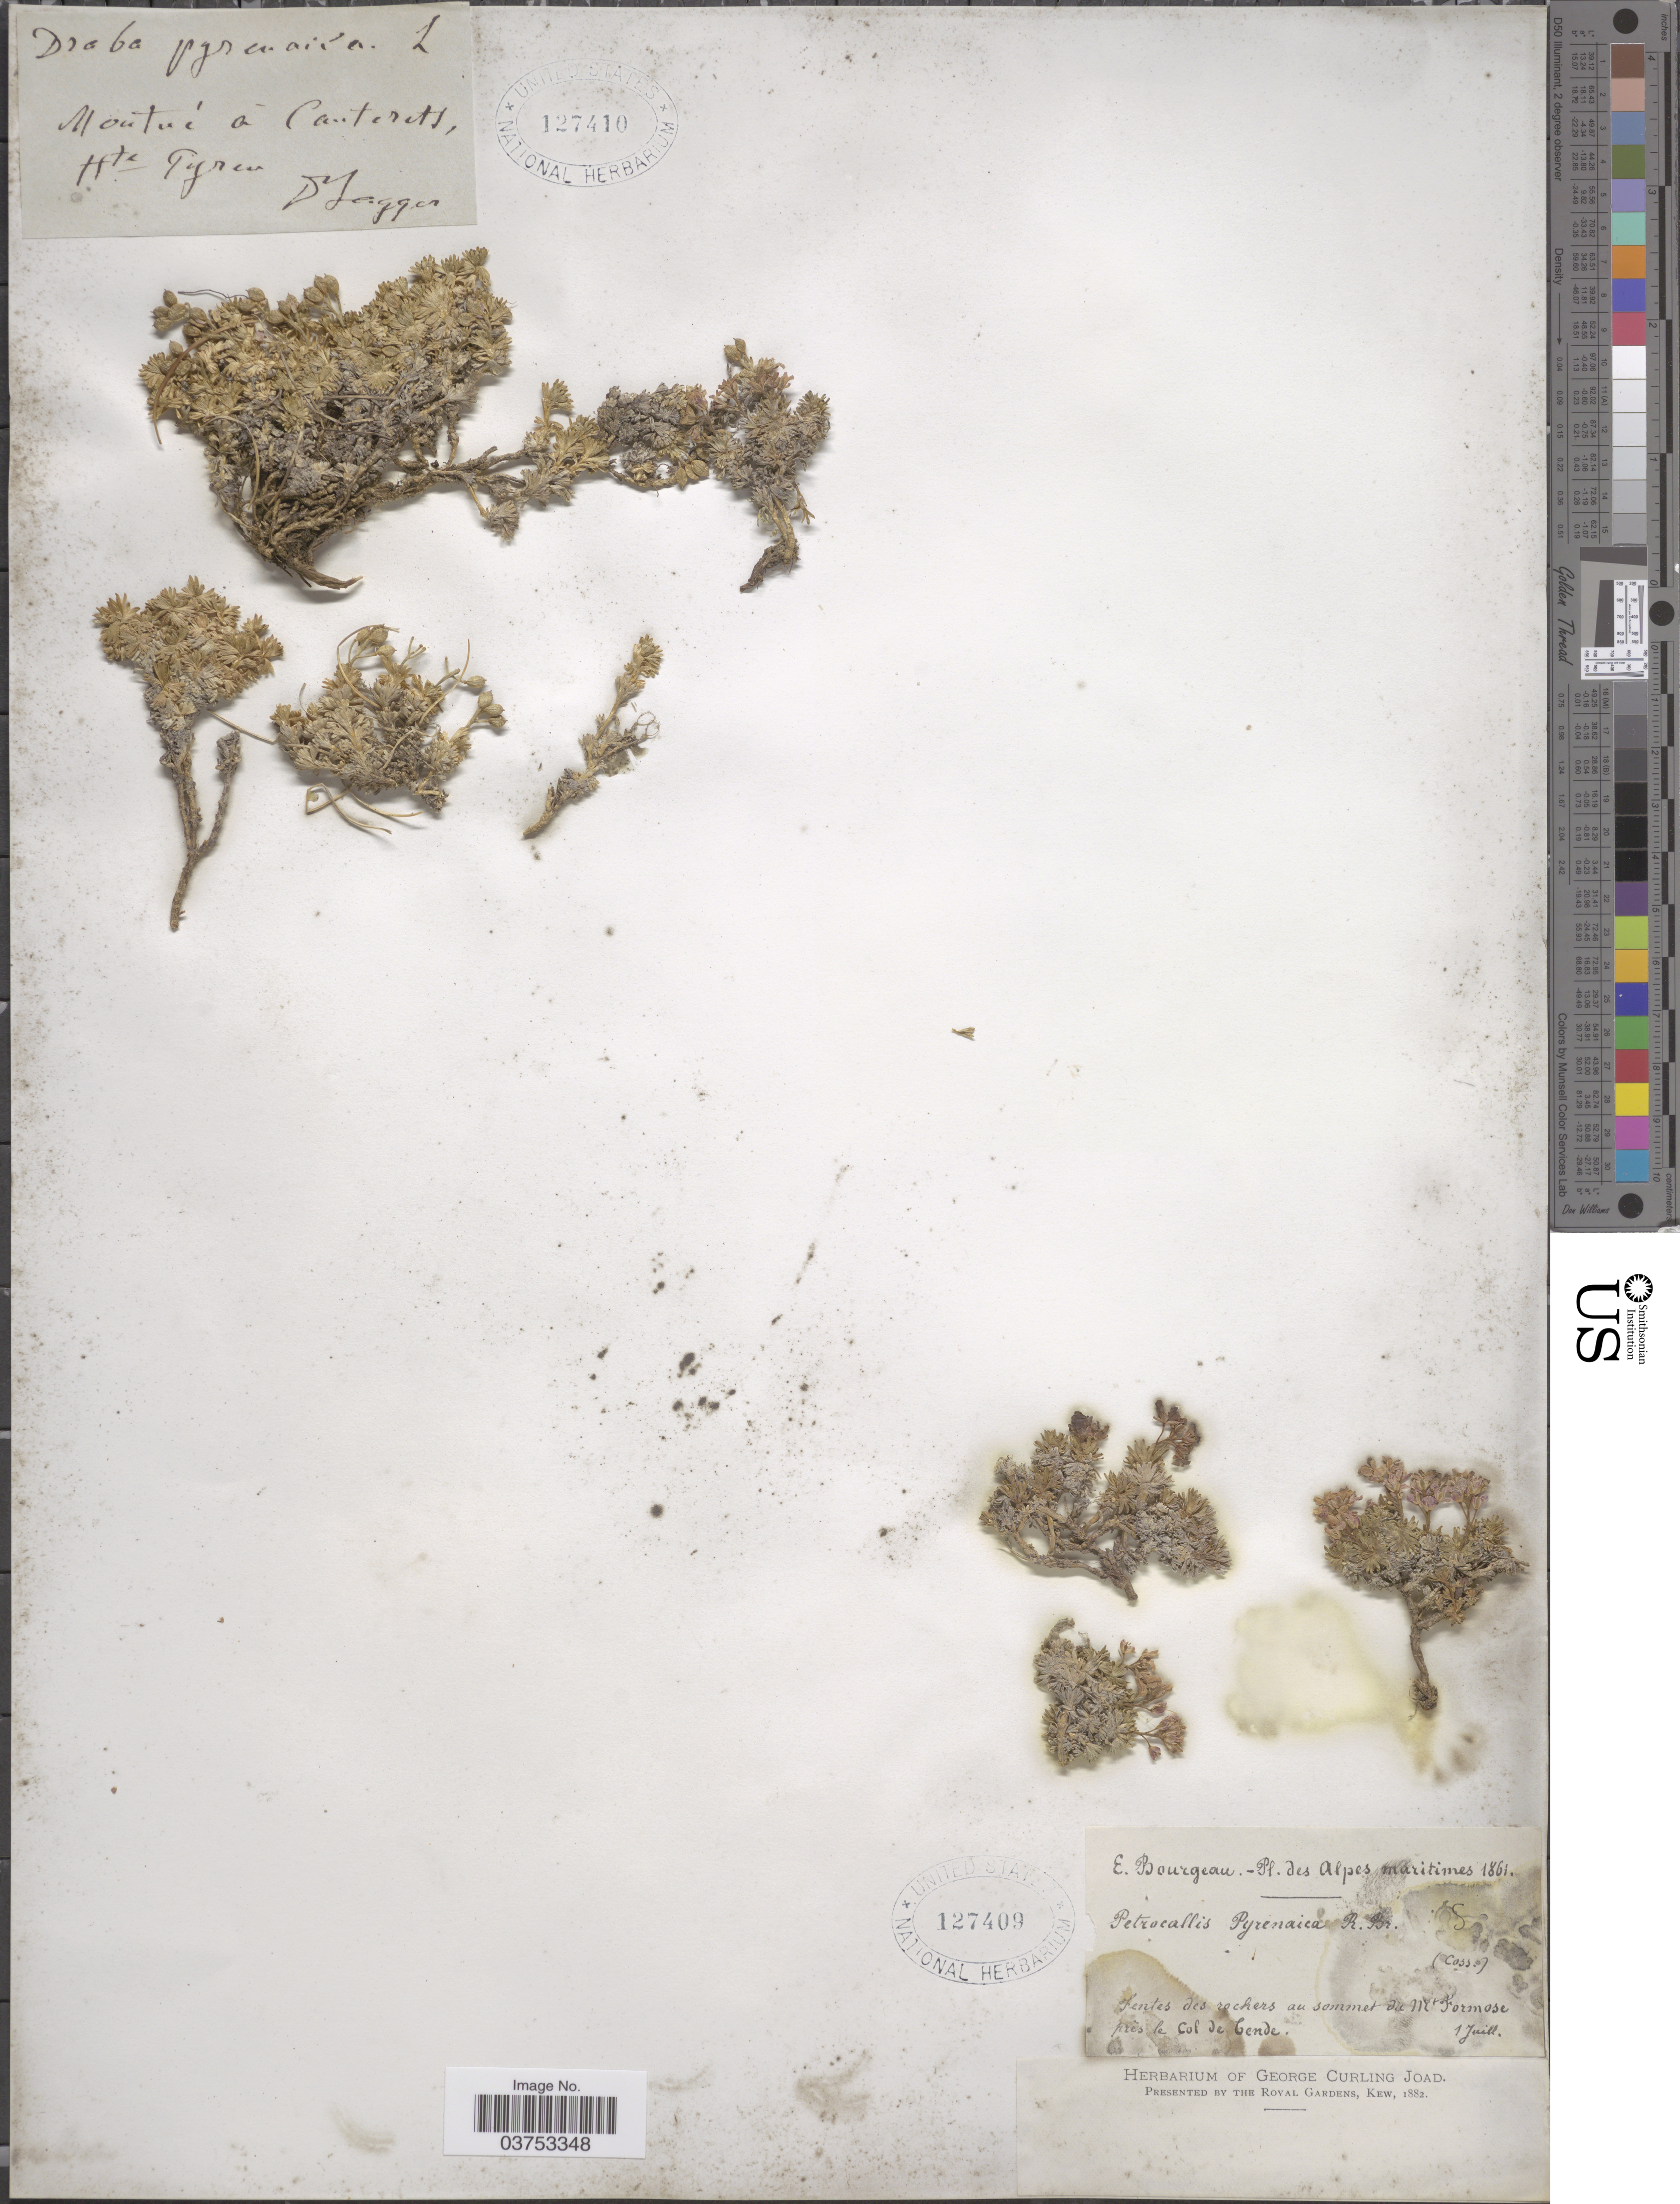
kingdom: Plantae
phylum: Tracheophyta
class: Magnoliopsida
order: Brassicales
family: Brassicaceae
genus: Draba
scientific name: Draba pyrenaica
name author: L.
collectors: E. Bourgeau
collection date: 1861-07-01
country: France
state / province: Provence-Alpes-Côte d'Azur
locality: Alpes Maritimes. Pentes des rochers au sommet de Mt Formose près le Col de Tende. [interpreted]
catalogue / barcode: US 127409-2